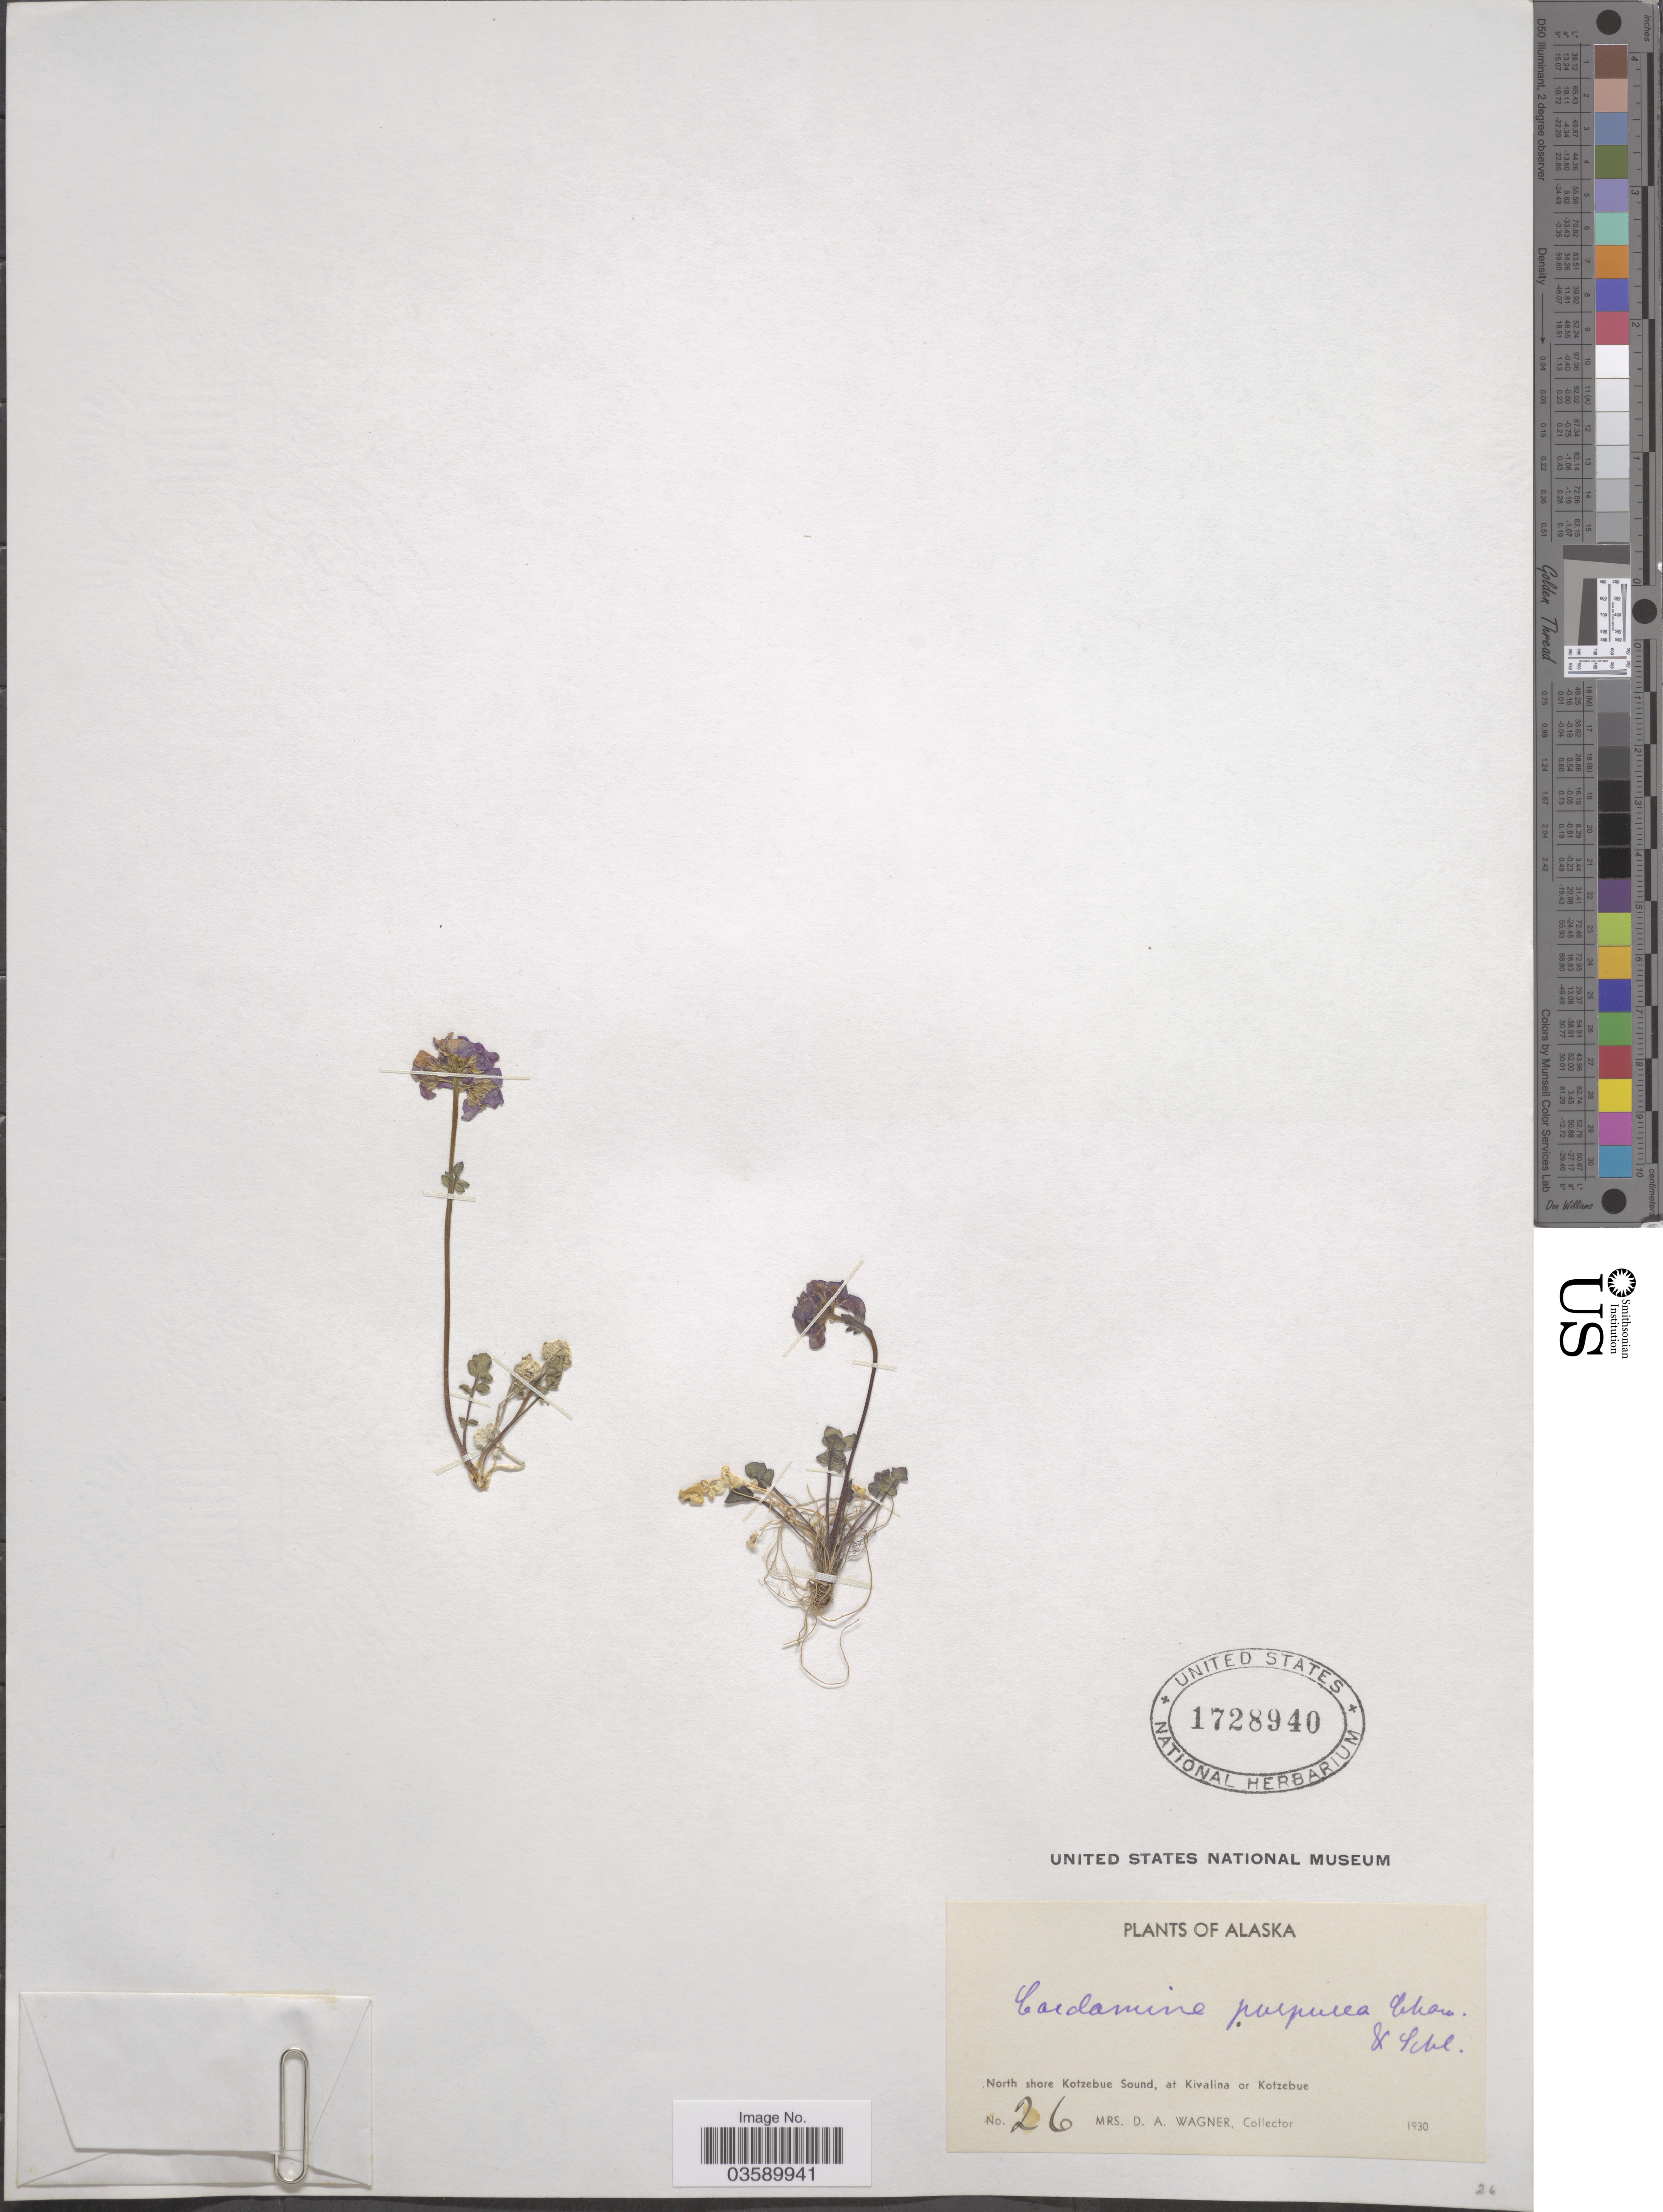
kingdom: Plantae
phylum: Tracheophyta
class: Magnoliopsida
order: Brassicales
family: Brassicaceae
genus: Cardamine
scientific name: Cardamine purpurea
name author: Cham. & Schltdl.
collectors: D. Wagner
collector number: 26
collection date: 1930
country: United States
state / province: Alaska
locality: North shore Kotzebue Sound, at Kivalina or Kotzebue.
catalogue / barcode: US 1728940